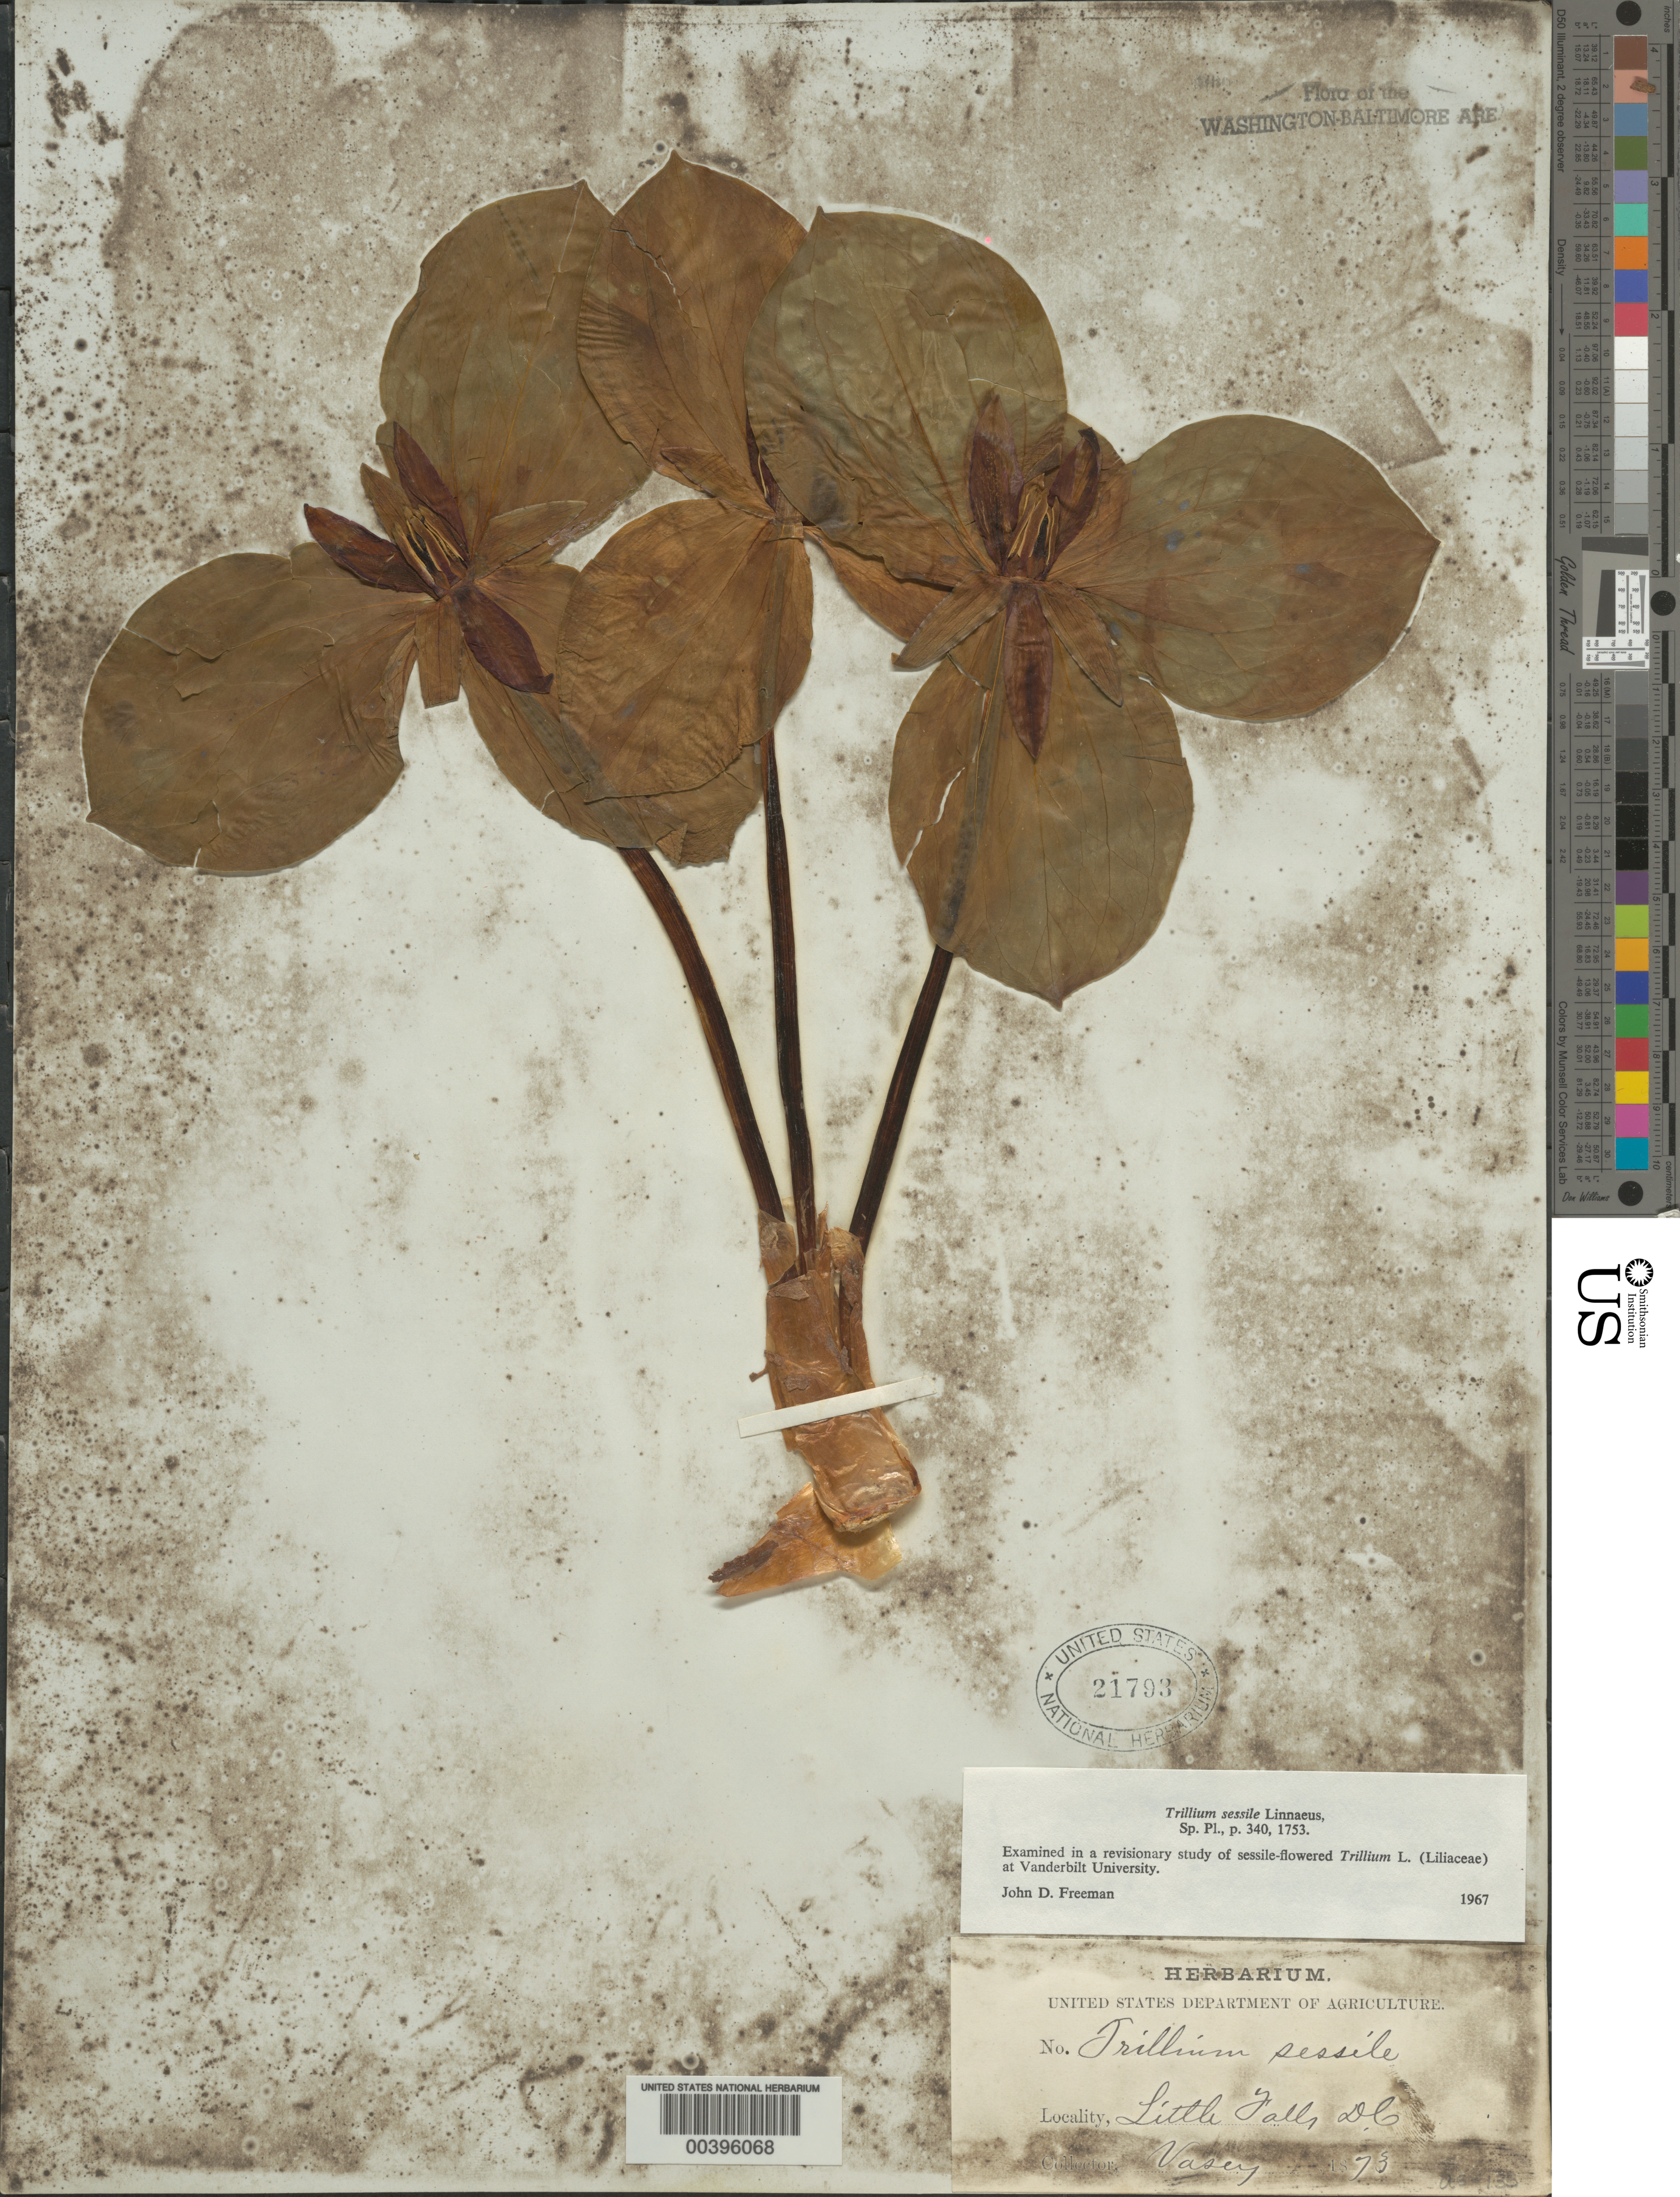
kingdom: Plantae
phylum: Tracheophyta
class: Liliopsida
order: Liliales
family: Melanthiaceae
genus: Trillium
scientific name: Trillium sessile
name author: L.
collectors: C. Vasey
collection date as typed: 1873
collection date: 1873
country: United States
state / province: Maryland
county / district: Montgomery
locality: Little Falls C. & O. Canal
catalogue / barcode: US 21793